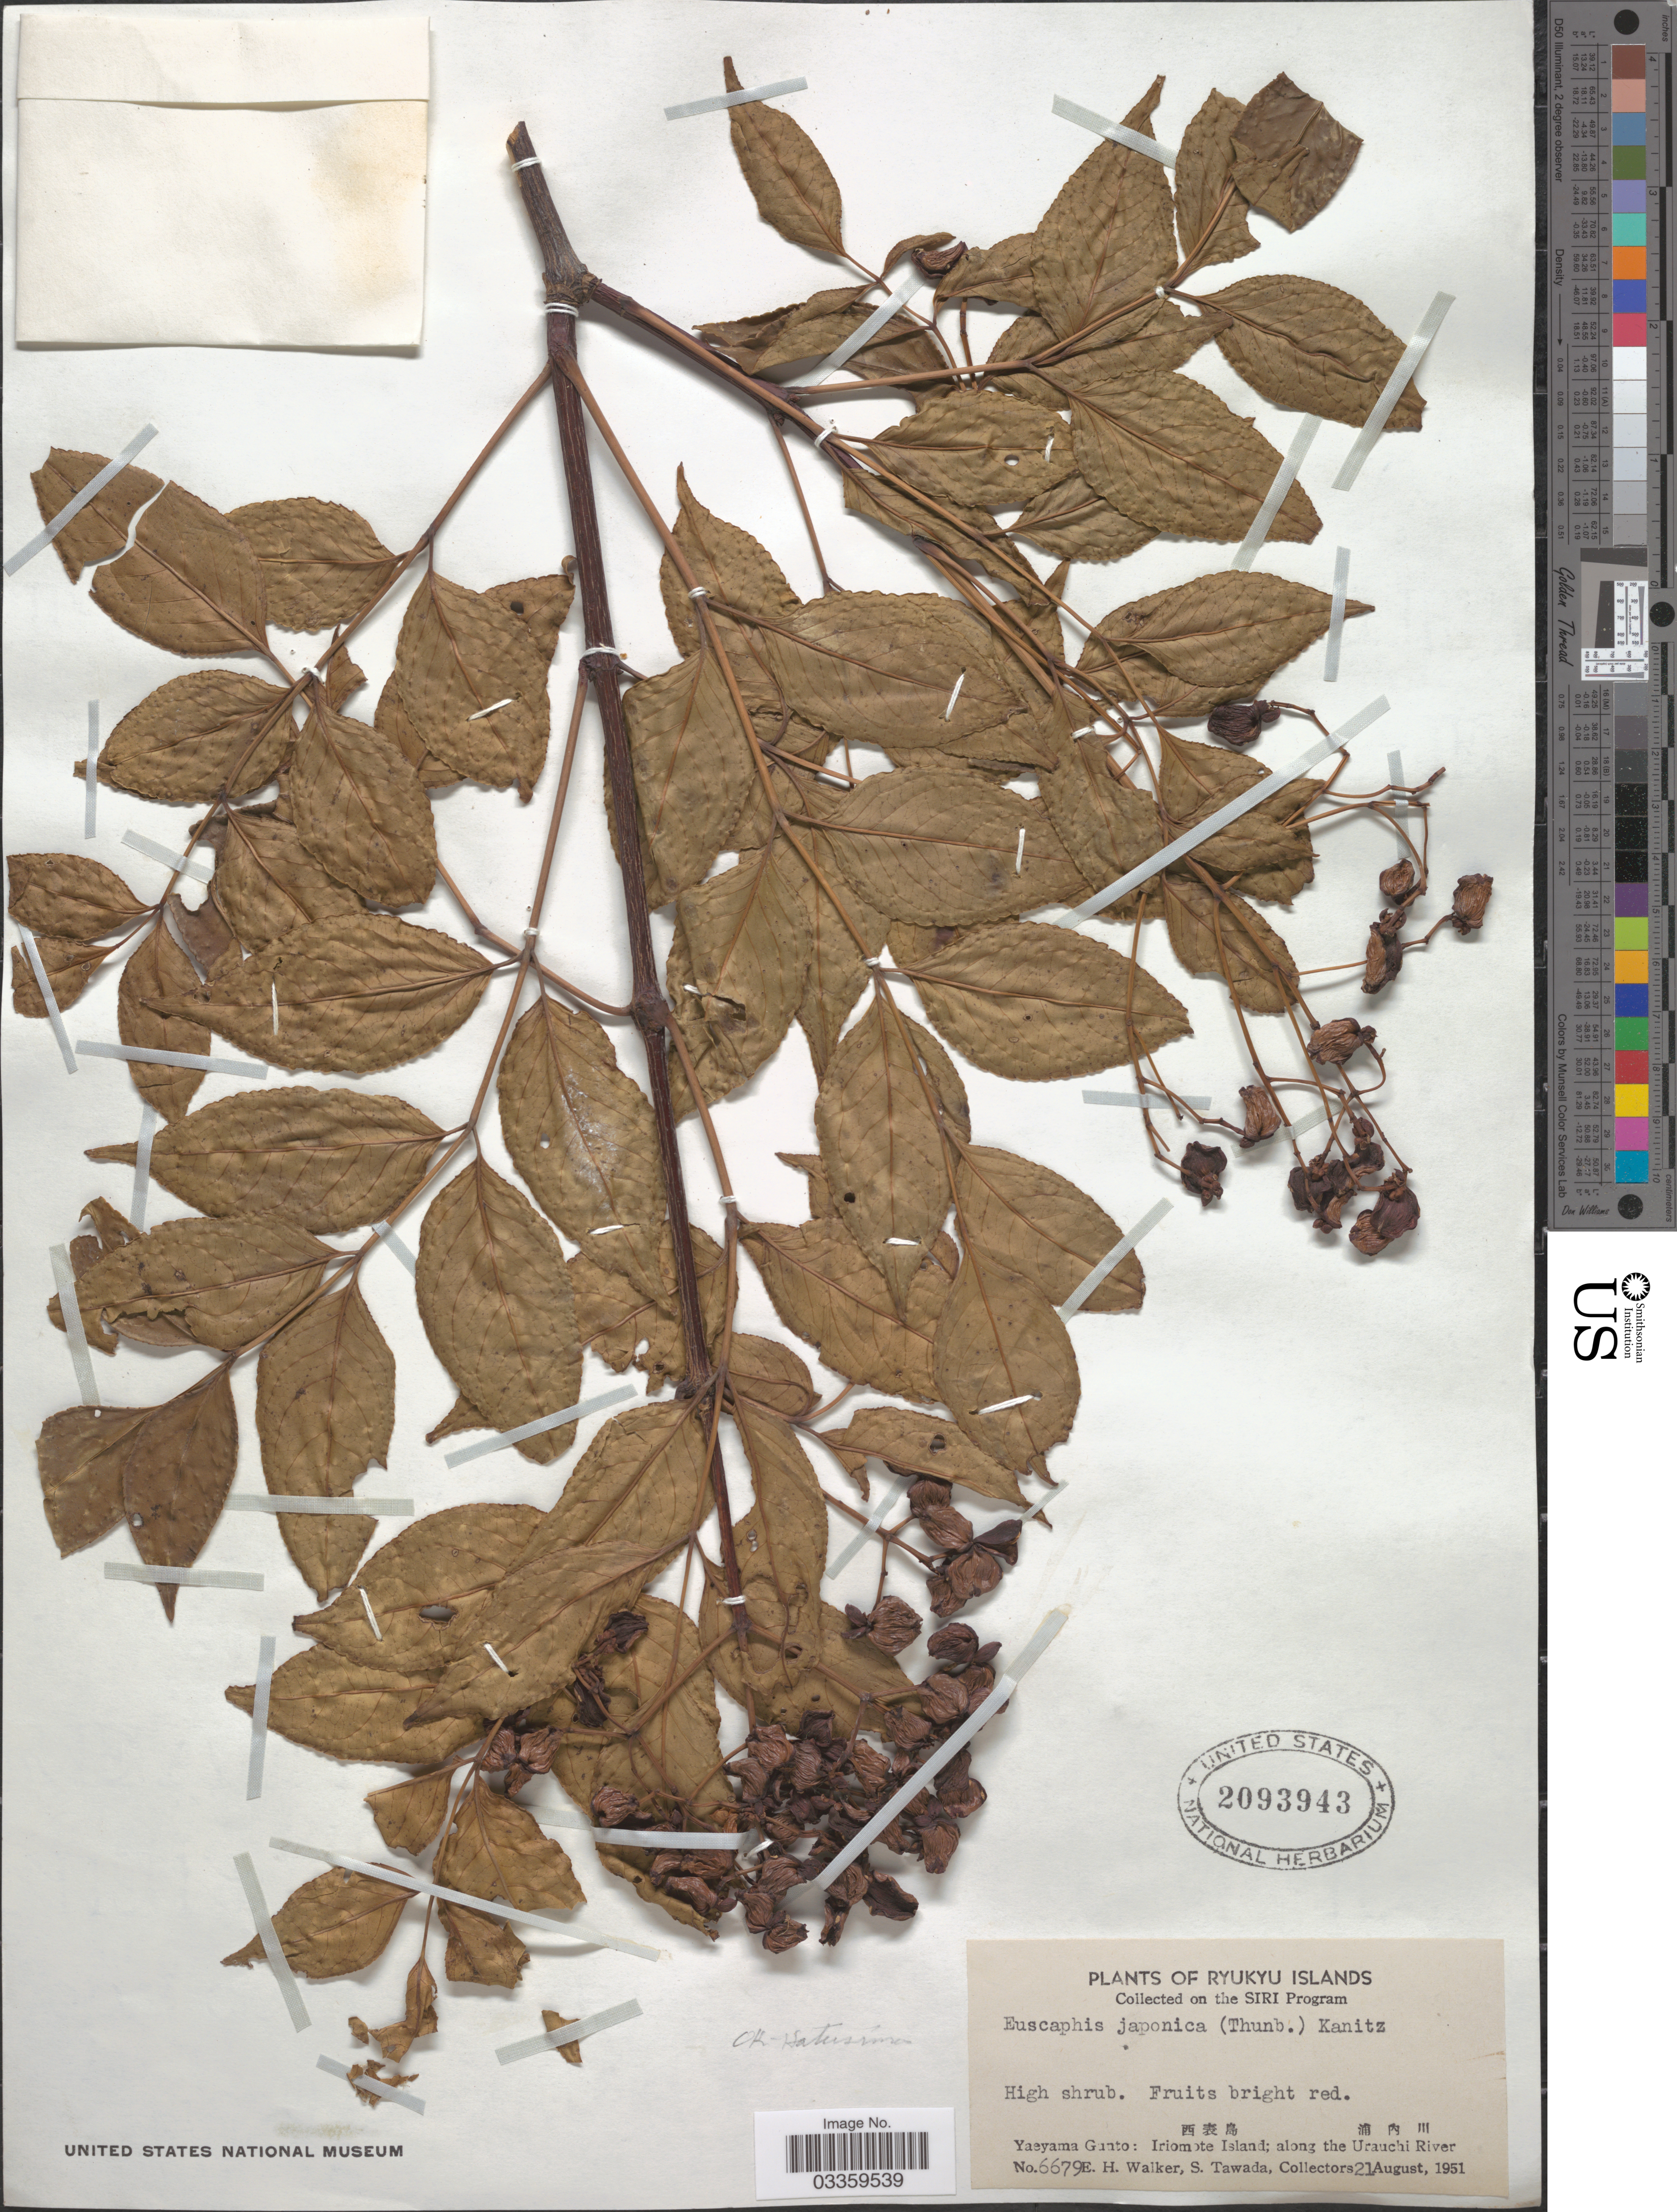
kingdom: Plantae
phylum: Tracheophyta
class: Magnoliopsida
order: Crossosomatales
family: Staphyleaceae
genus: Euscaphis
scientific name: Euscaphis japonica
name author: (Thunb.) Kanitz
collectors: E. H. Walker & S. Tawada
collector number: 6679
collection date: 1951-08-21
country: Japan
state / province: Okinawa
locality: Ryukyu Islands. Yaeyama Gunto: Iriomote Island; along the Urauchi River.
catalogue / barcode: US 2093943